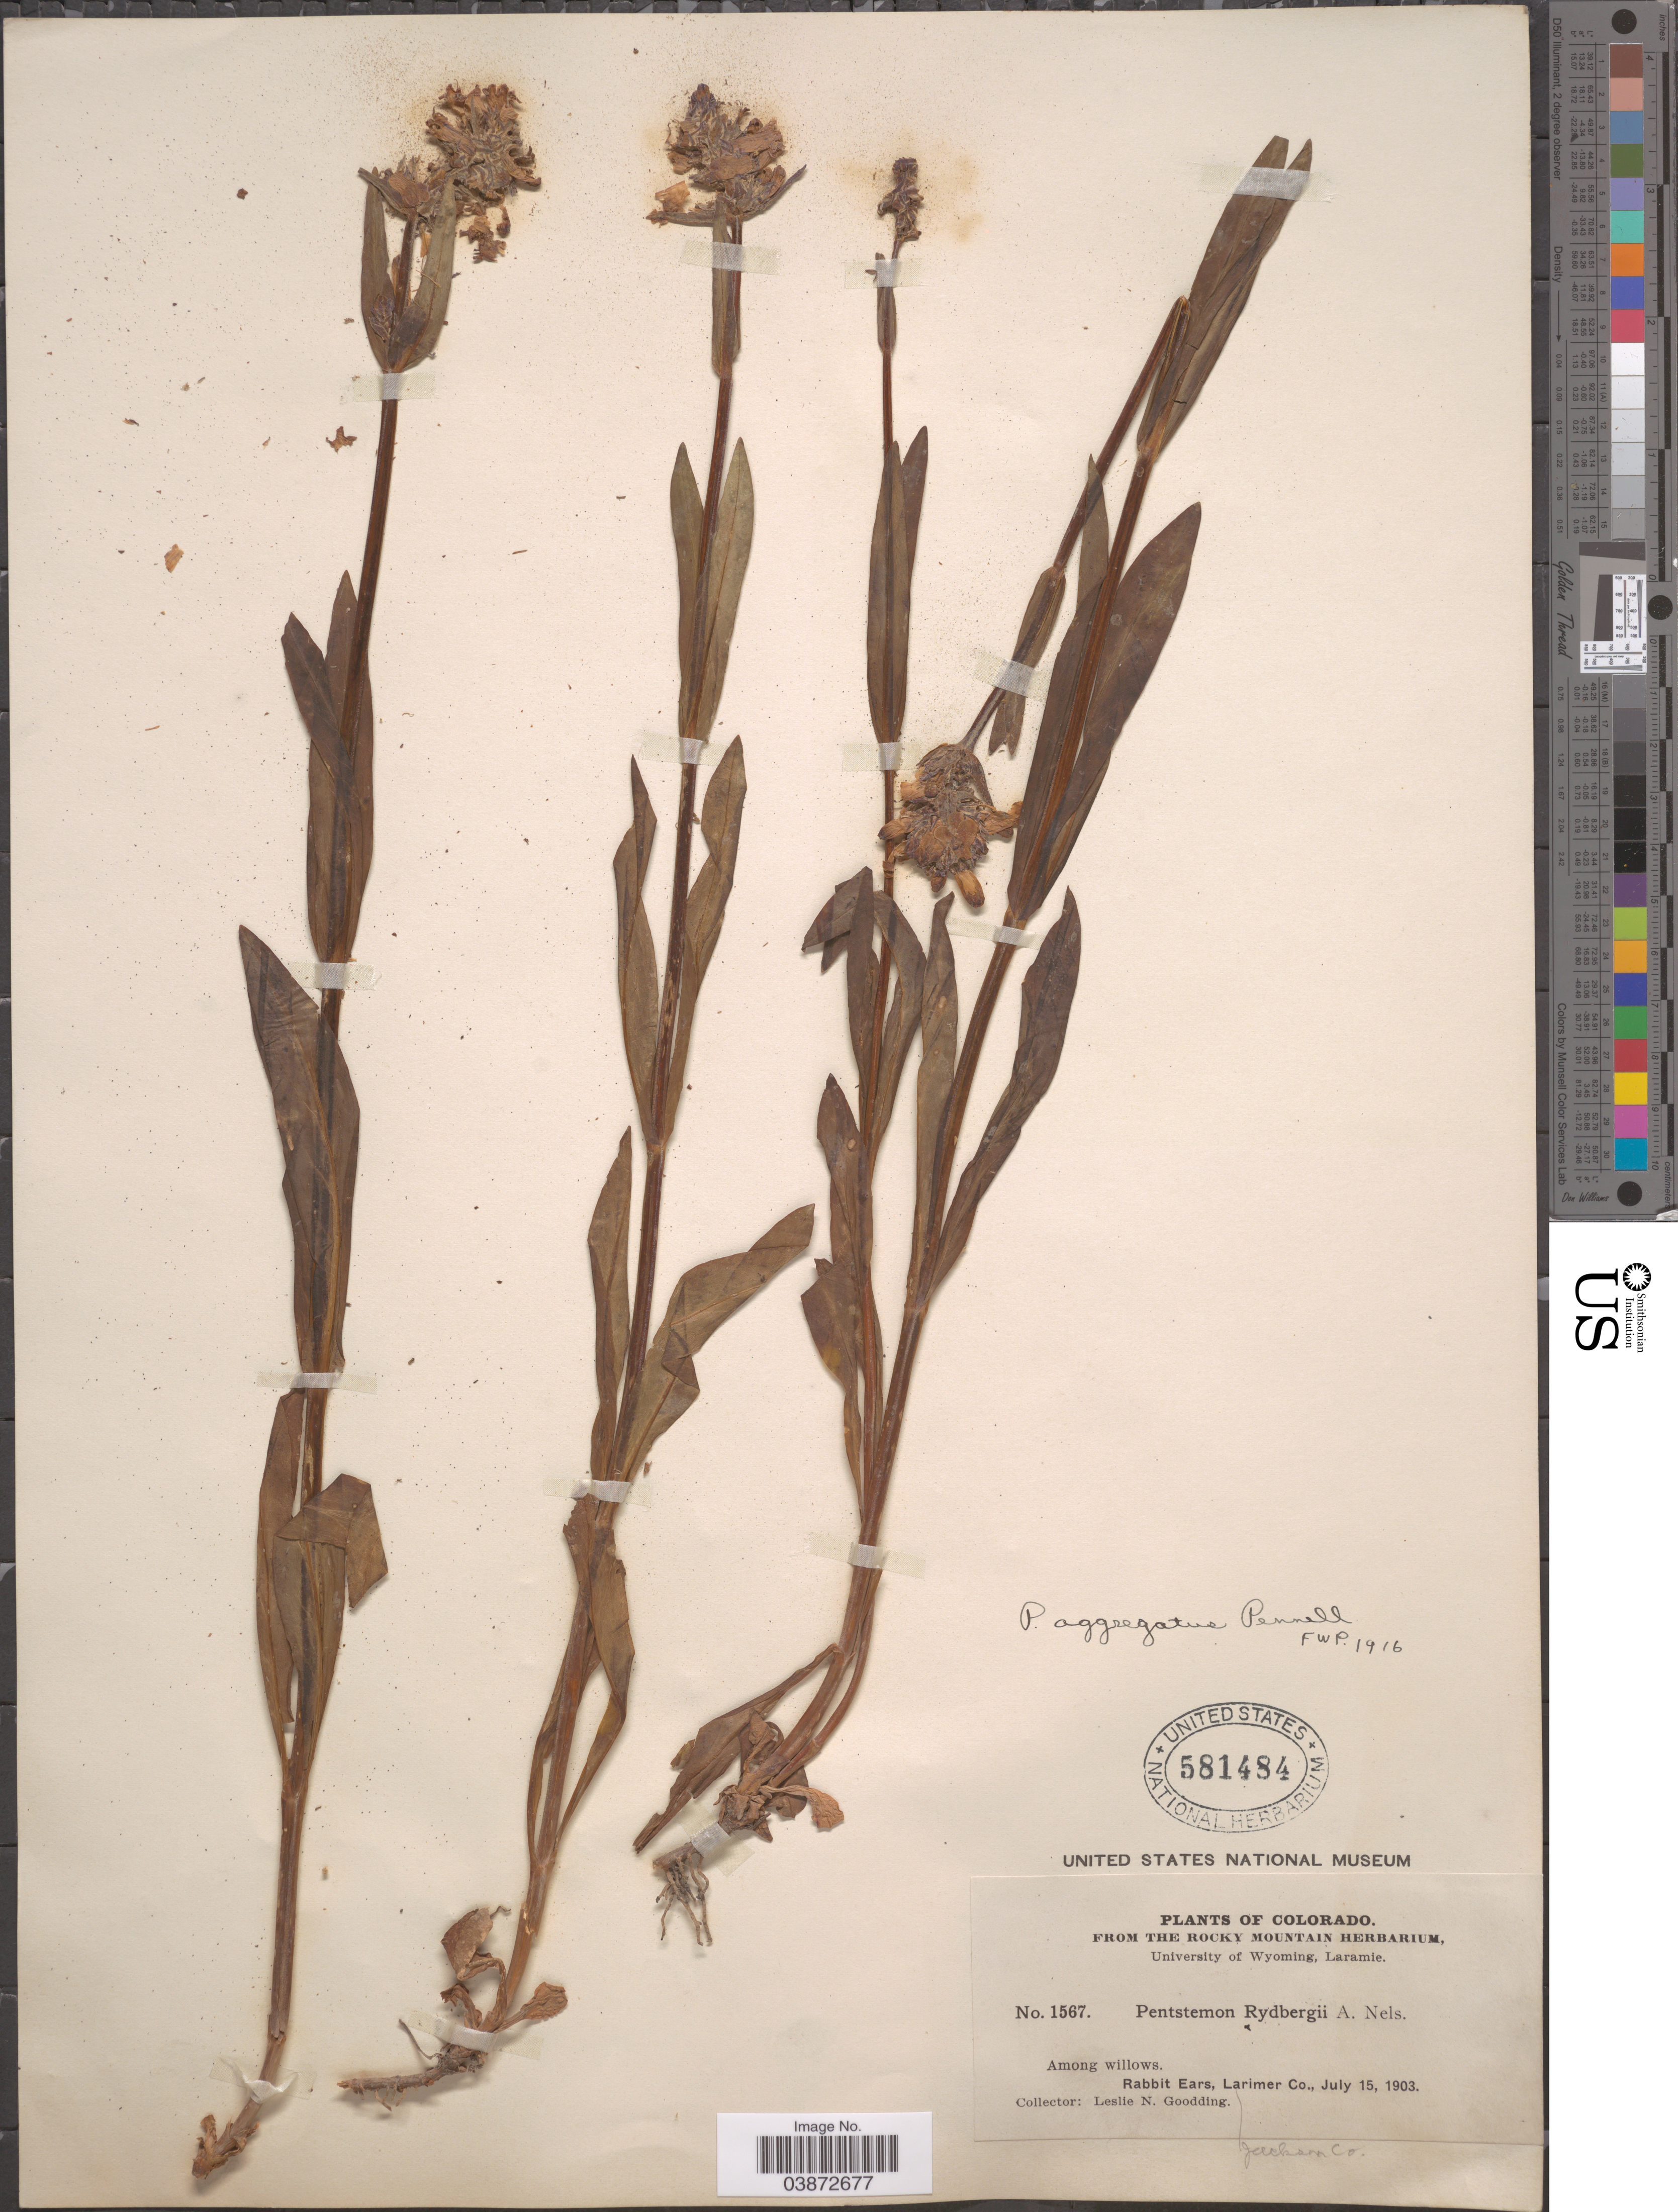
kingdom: Plantae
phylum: Tracheophyta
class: Magnoliopsida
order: Lamiales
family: Plantaginaceae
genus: Penstemon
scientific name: Penstemon aggregatus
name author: Pennell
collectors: L. N. Goodding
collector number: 1567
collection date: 1903-07-15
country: United States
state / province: Colorado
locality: Rabbit Ears, Larimer Co. Jackson Co.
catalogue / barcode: US 581484